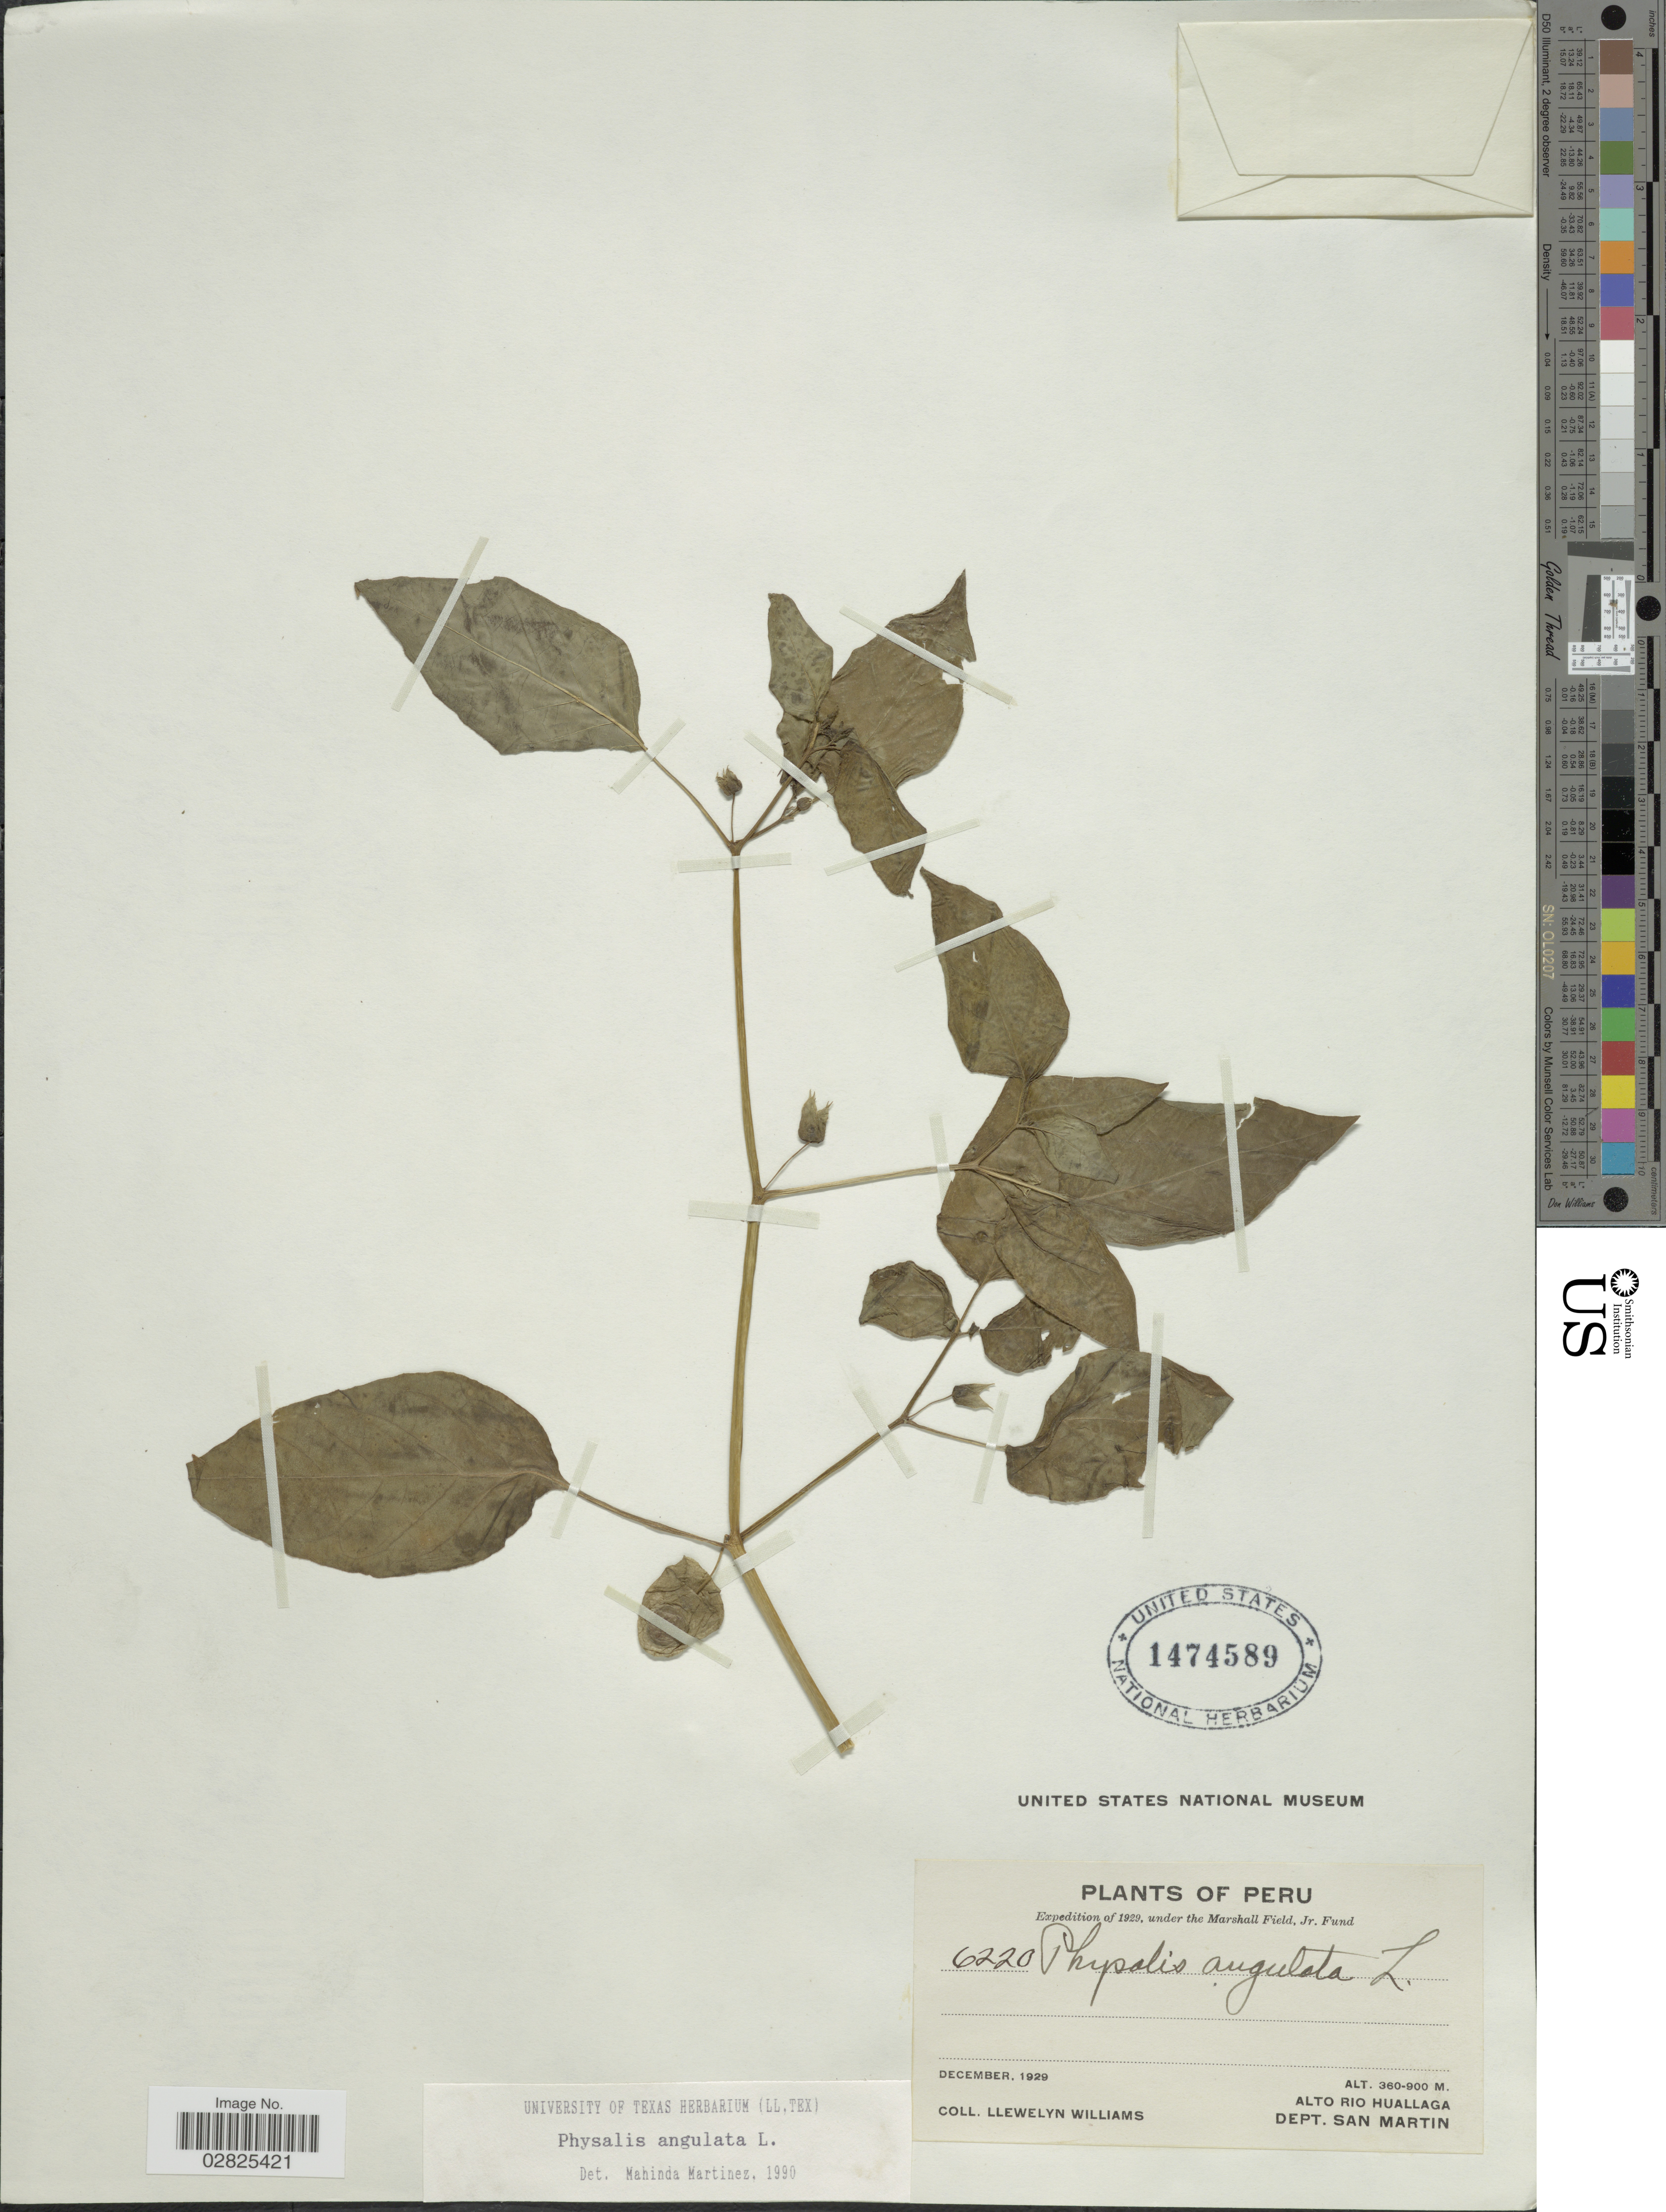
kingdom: Plantae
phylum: Tracheophyta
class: Magnoliopsida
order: Solanales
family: Solanaceae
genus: Physalis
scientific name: Physalis angulata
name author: L.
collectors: Ll. Williams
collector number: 6220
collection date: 1929-12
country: Peru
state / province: San Martín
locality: Alto Rio Huallaga, Dept. San Martin.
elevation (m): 360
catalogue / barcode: US 1474589